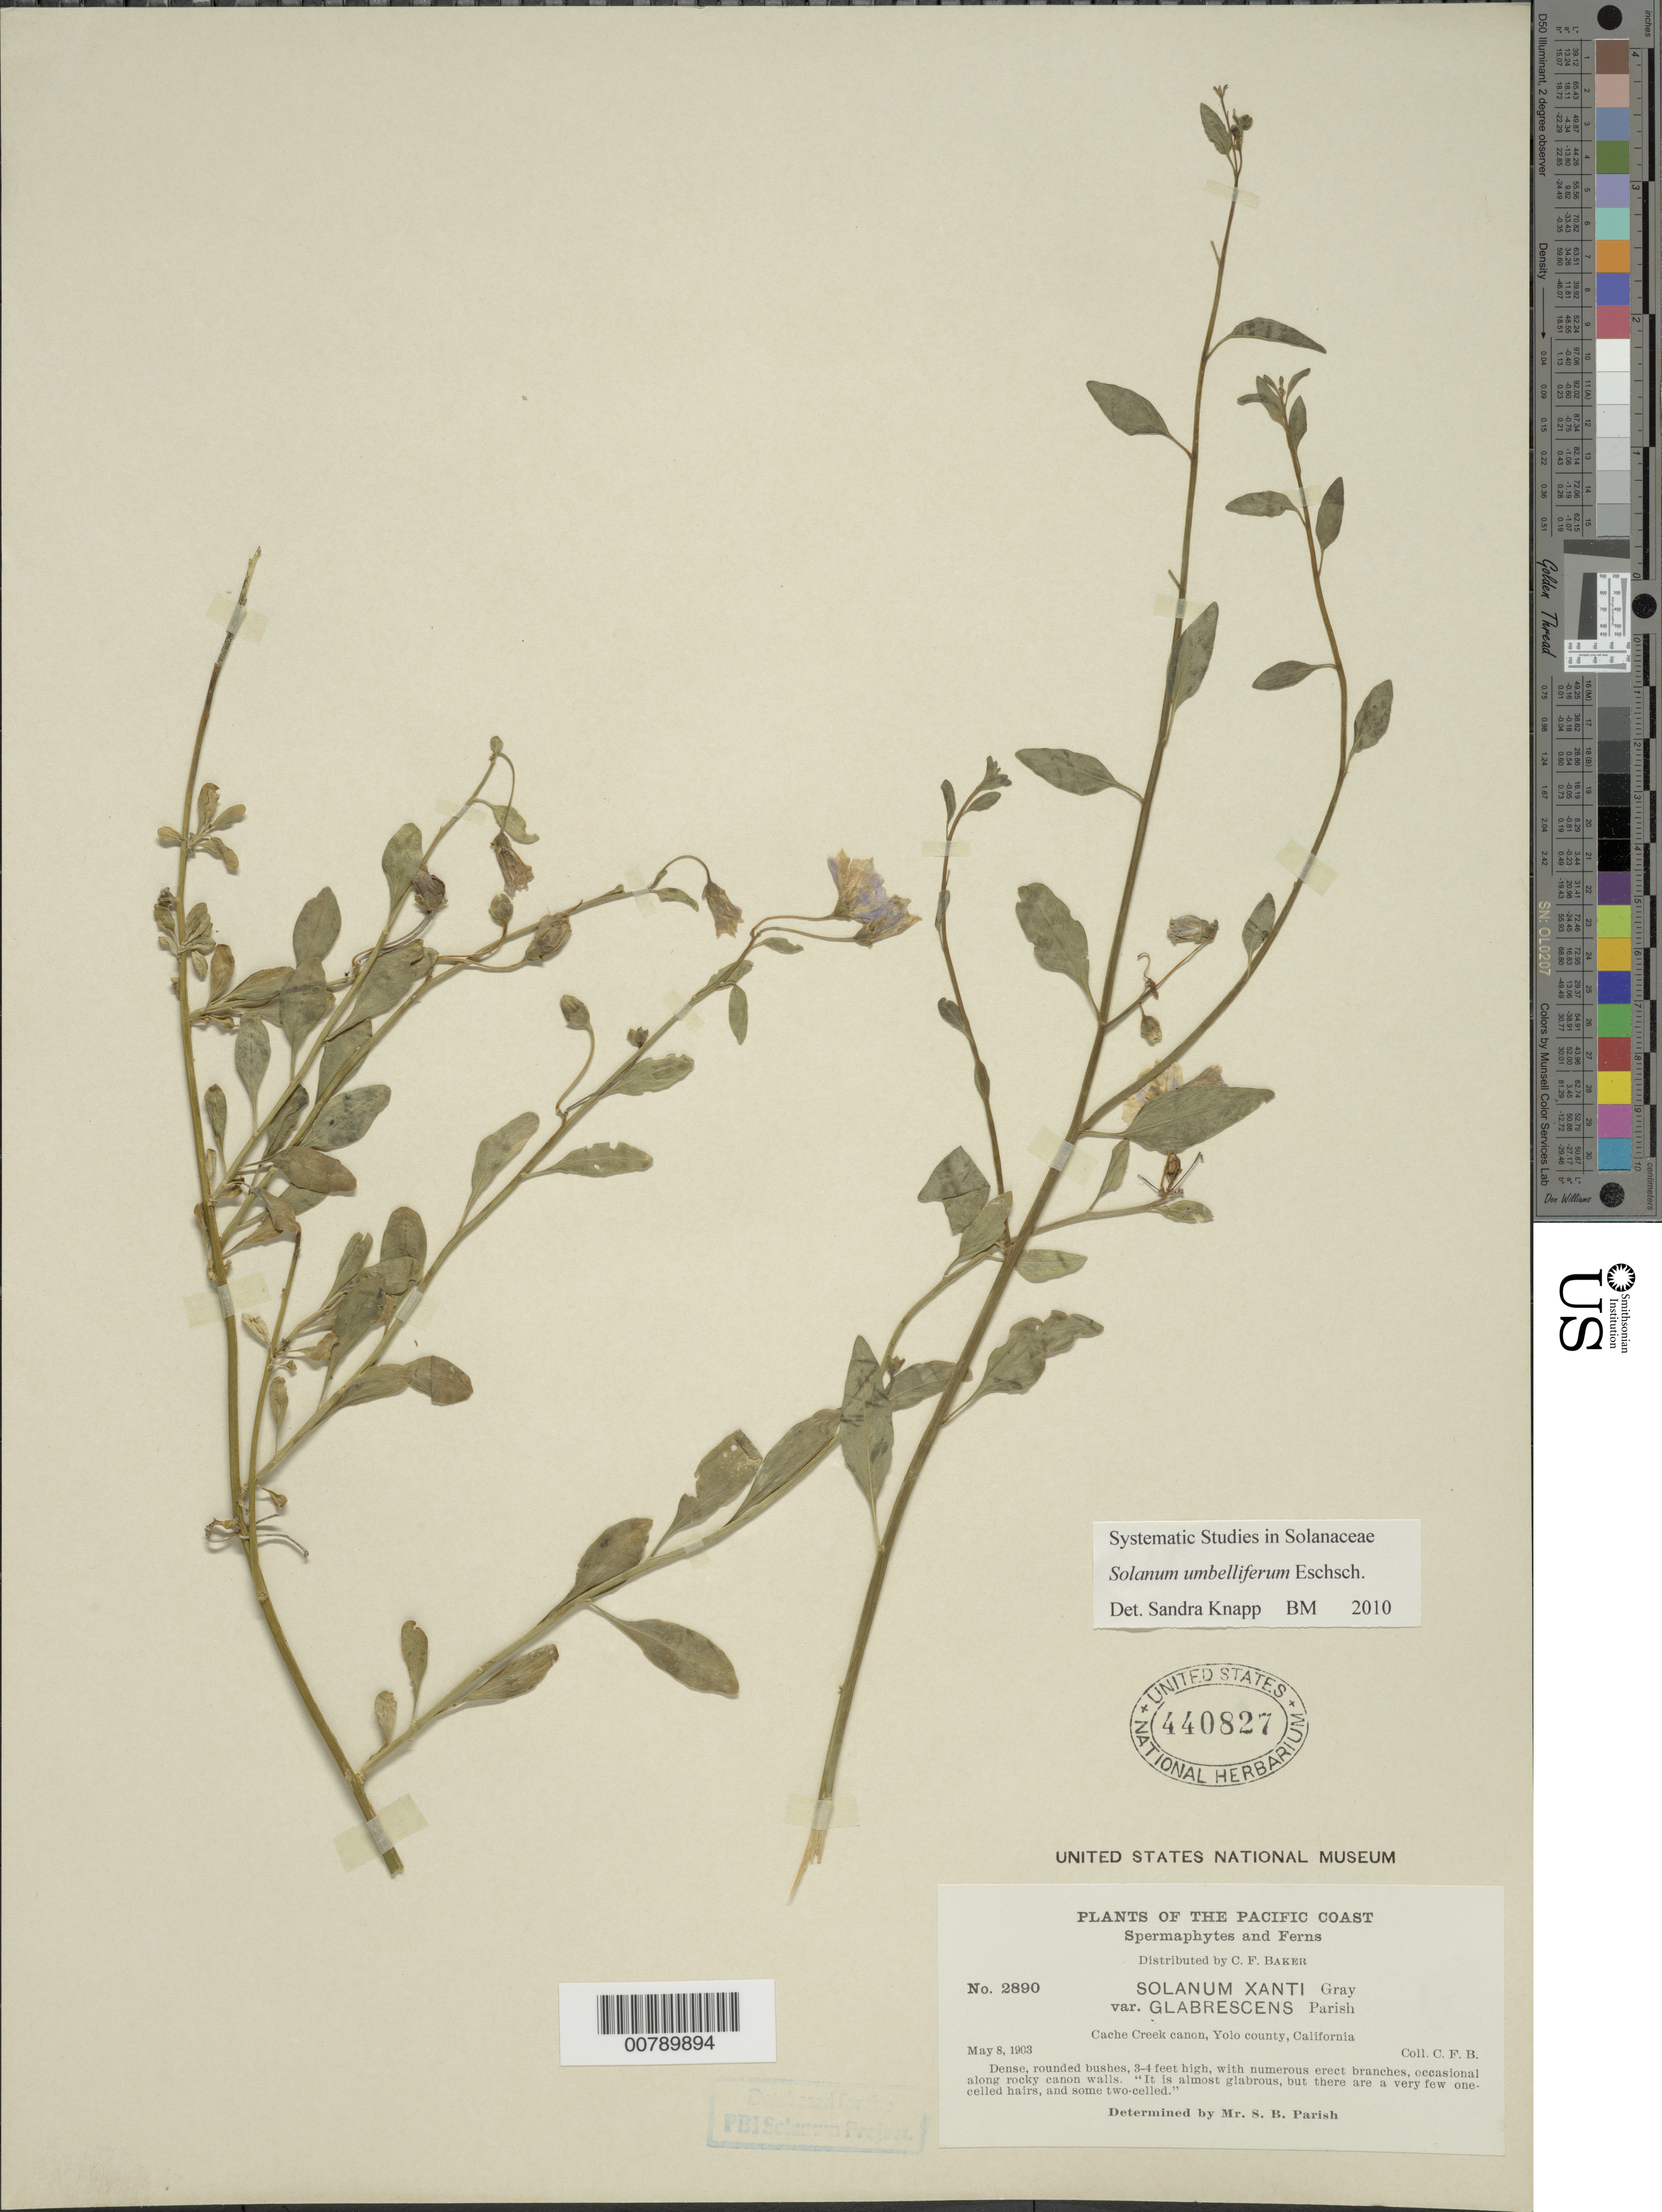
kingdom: Plantae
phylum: Tracheophyta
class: Magnoliopsida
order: Solanales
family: Solanaceae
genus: Solanum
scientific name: Solanum umbelliferum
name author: Eschsch.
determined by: Knapp, S. D.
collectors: C. F. Baker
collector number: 2890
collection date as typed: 8 May 1903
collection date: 1903-05-08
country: United States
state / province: California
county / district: Yolo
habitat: along rocky canyon walls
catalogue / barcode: US 440827